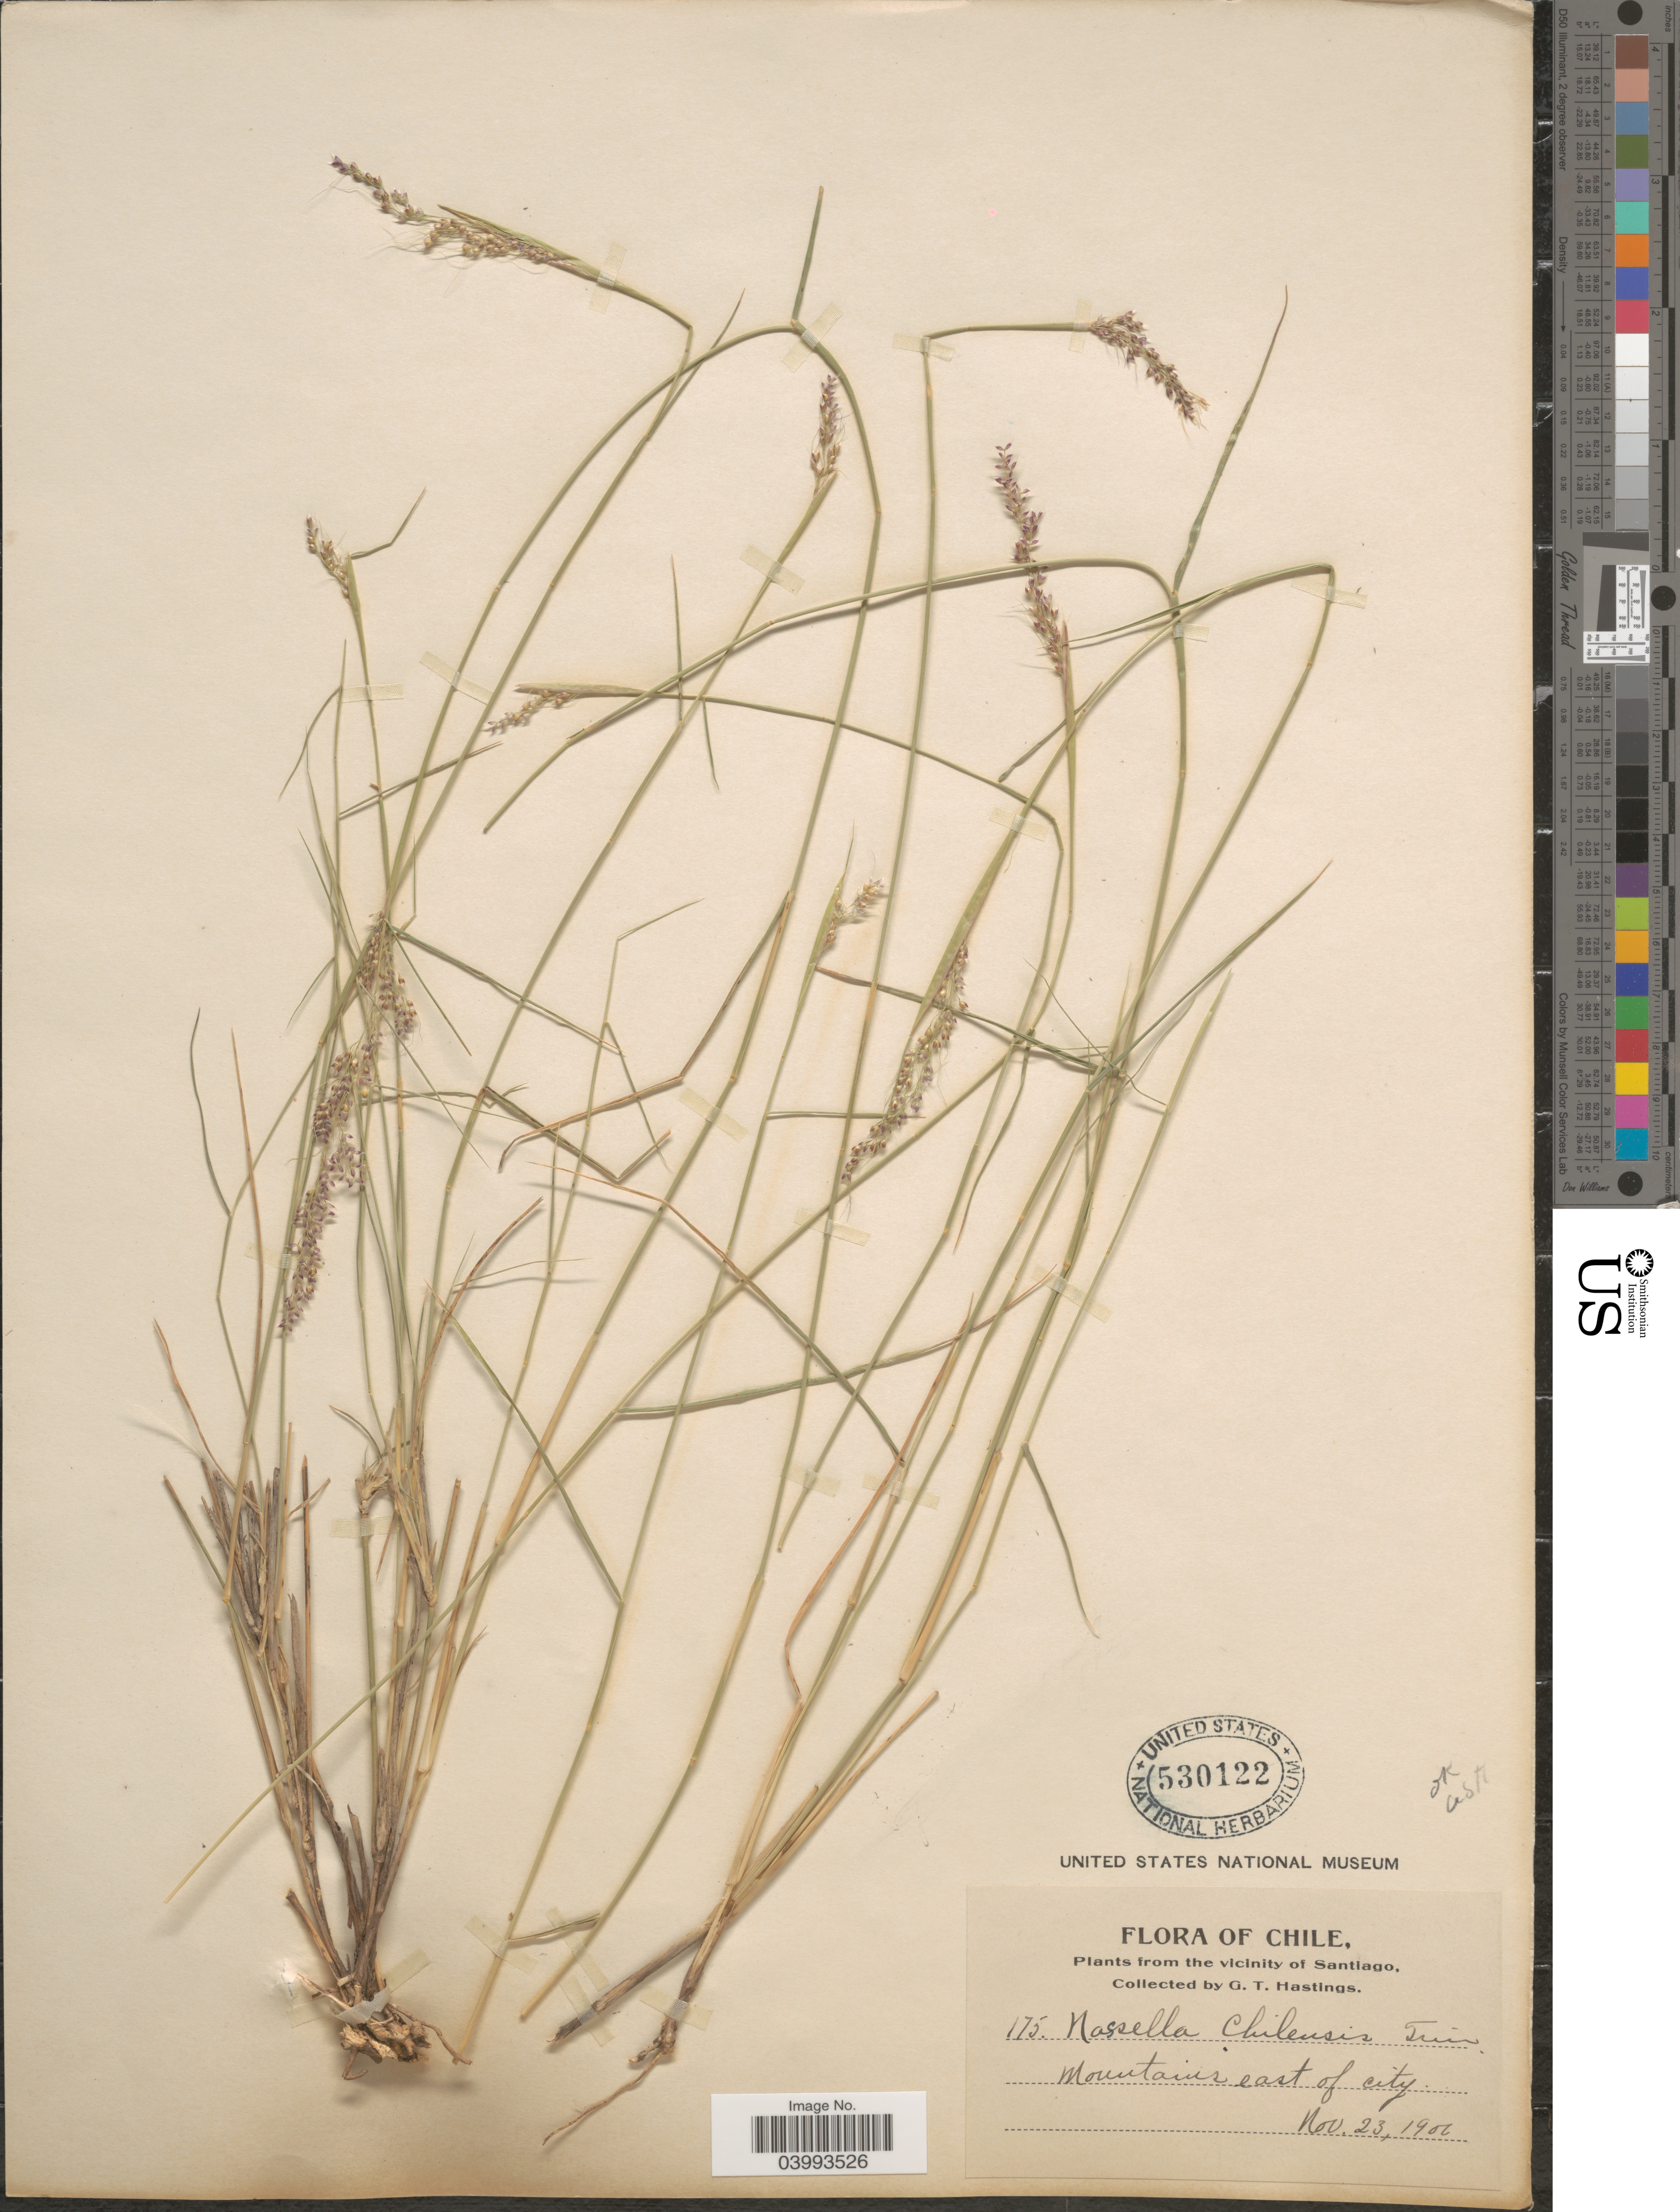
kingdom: Plantae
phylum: Tracheophyta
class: Liliopsida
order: Poales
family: Poaceae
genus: Nassella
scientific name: Nassella chilensis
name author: (Trin.) É. Desv.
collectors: G. Hastings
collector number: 175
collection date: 1900-11-23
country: Chile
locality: Vicinity of Santiago. Mountains east of city.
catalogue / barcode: US 530122